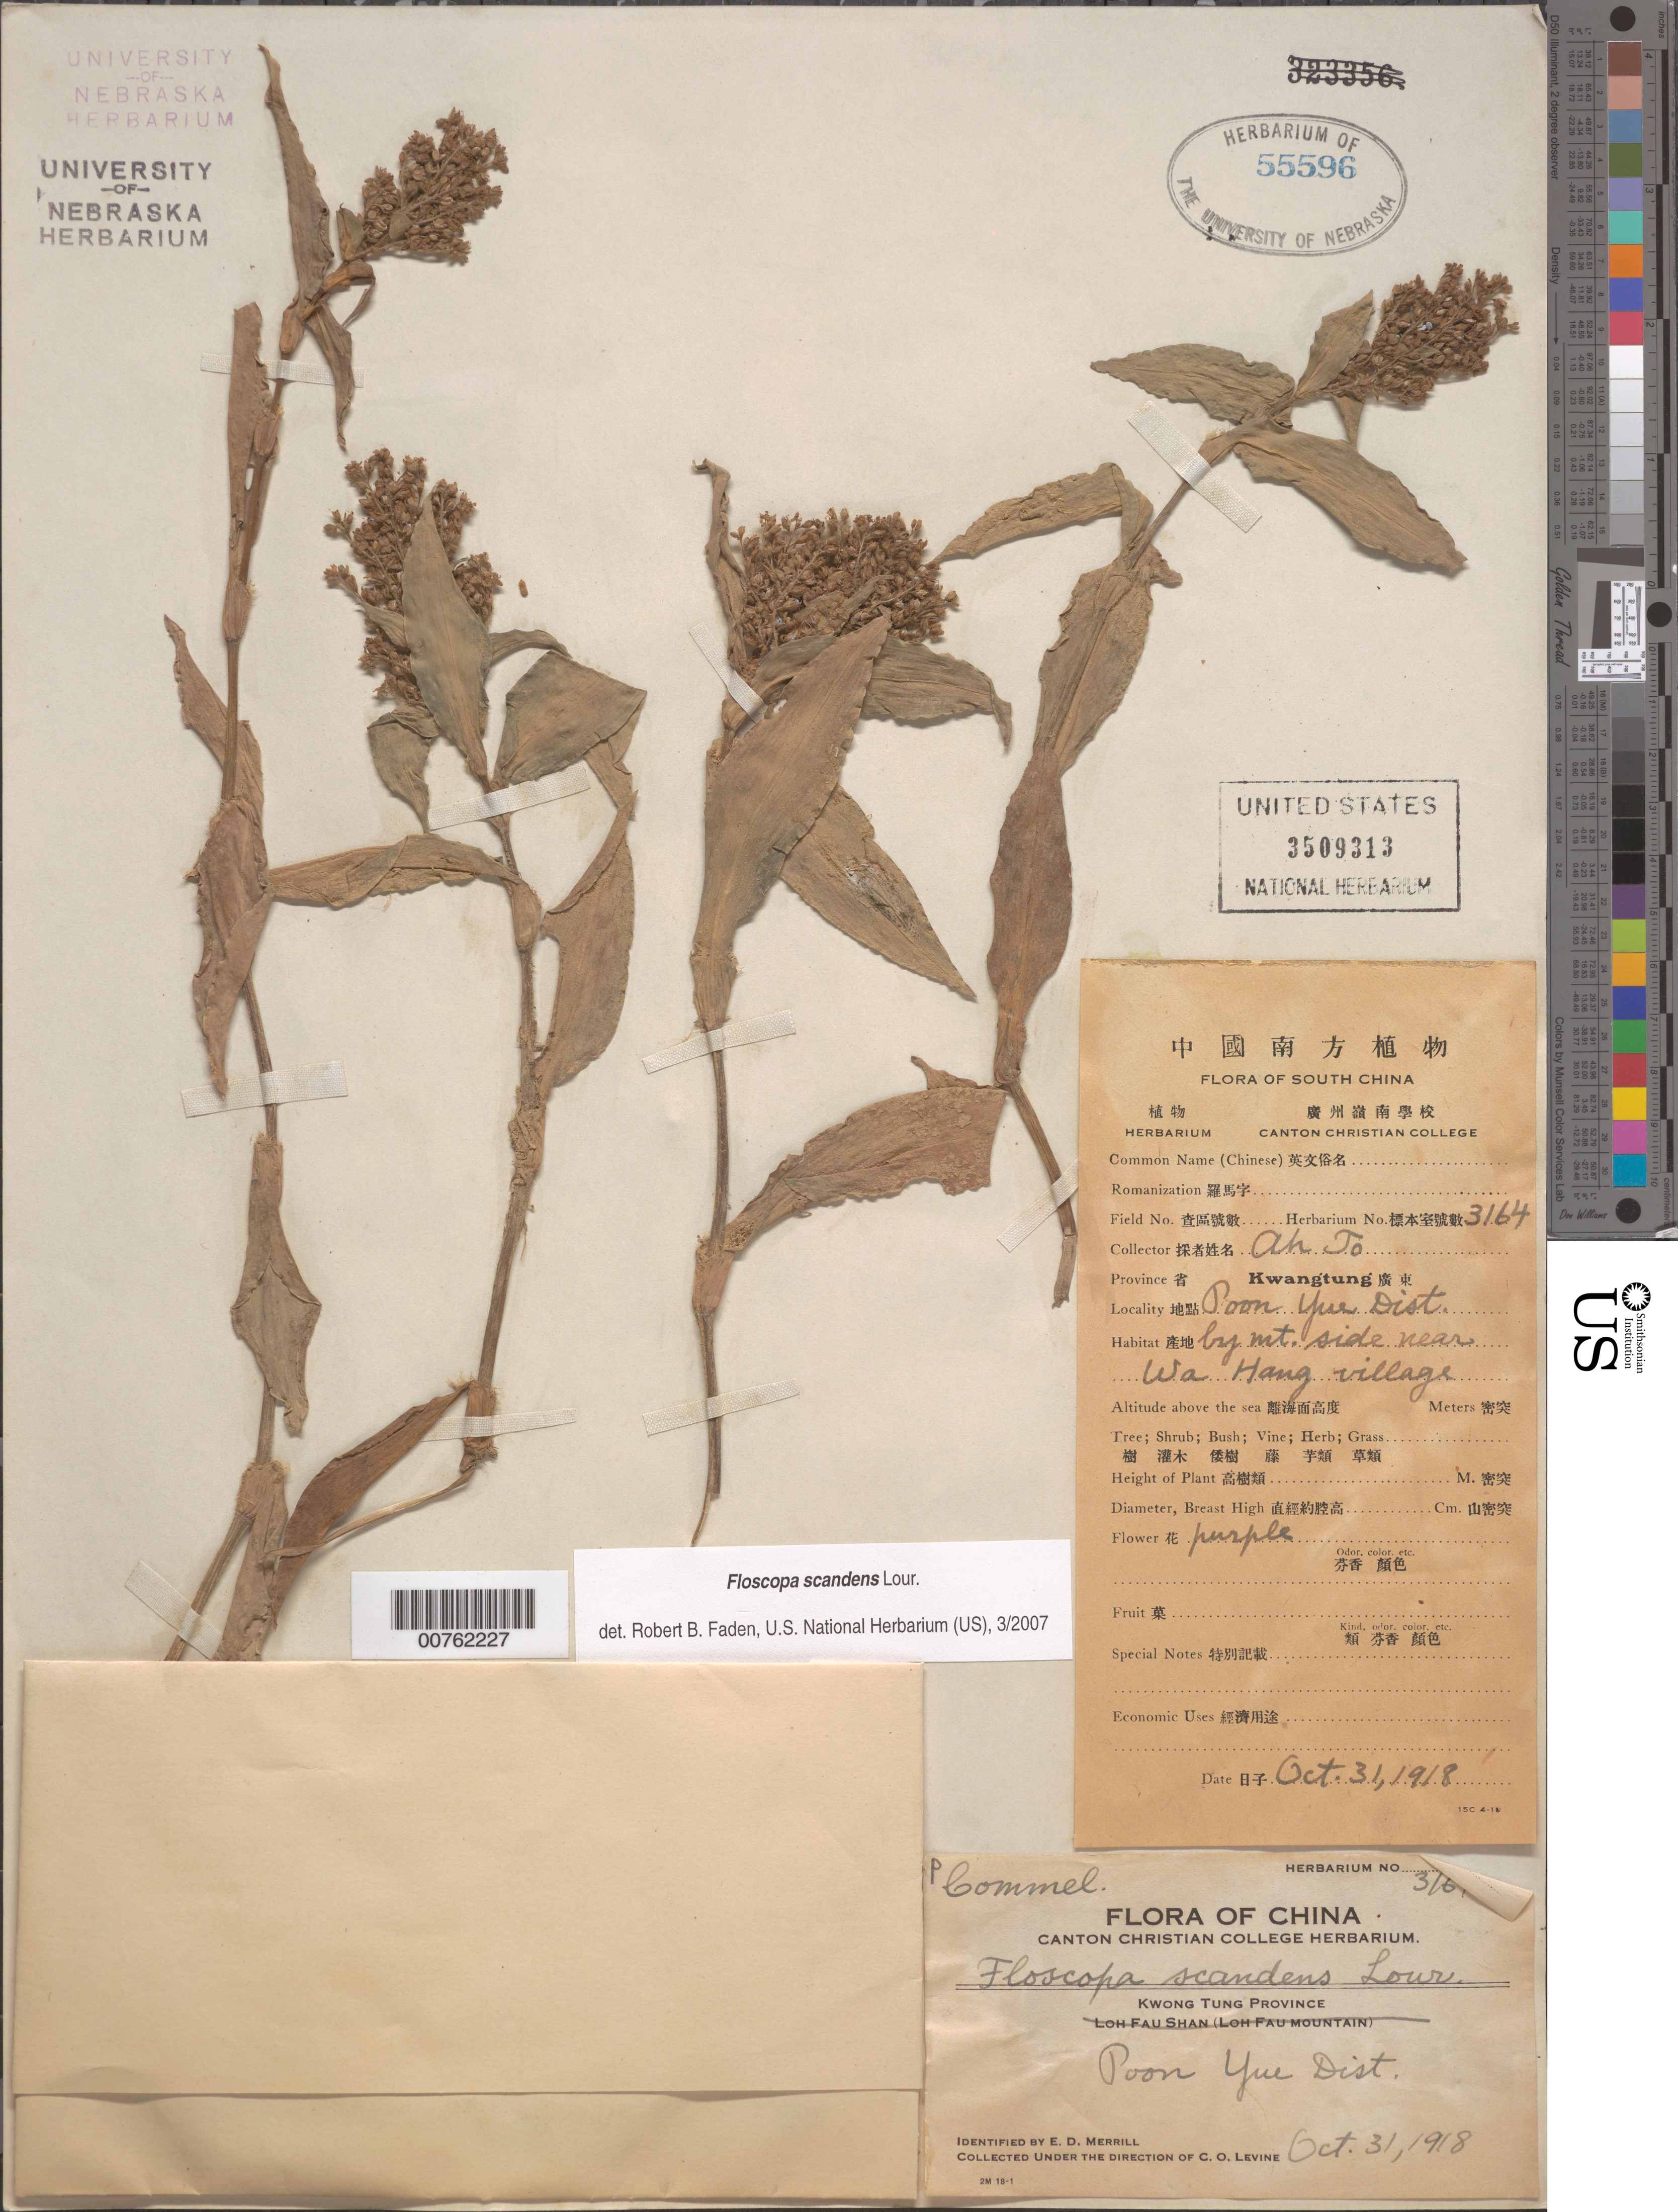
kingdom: Plantae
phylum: Tracheophyta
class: Liliopsida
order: Commelinales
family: Commelinaceae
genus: Floscopa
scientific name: Floscopa scandens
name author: Lour.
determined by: Faden, Robert B., (US), Smithsonian Institution - National Museum of Natural History (UNITED STATES)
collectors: C. O. Levine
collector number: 3164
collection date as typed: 31 Oct 1918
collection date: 1918-10-31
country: China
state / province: Guangdong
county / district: Poon Yur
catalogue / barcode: US 3509313